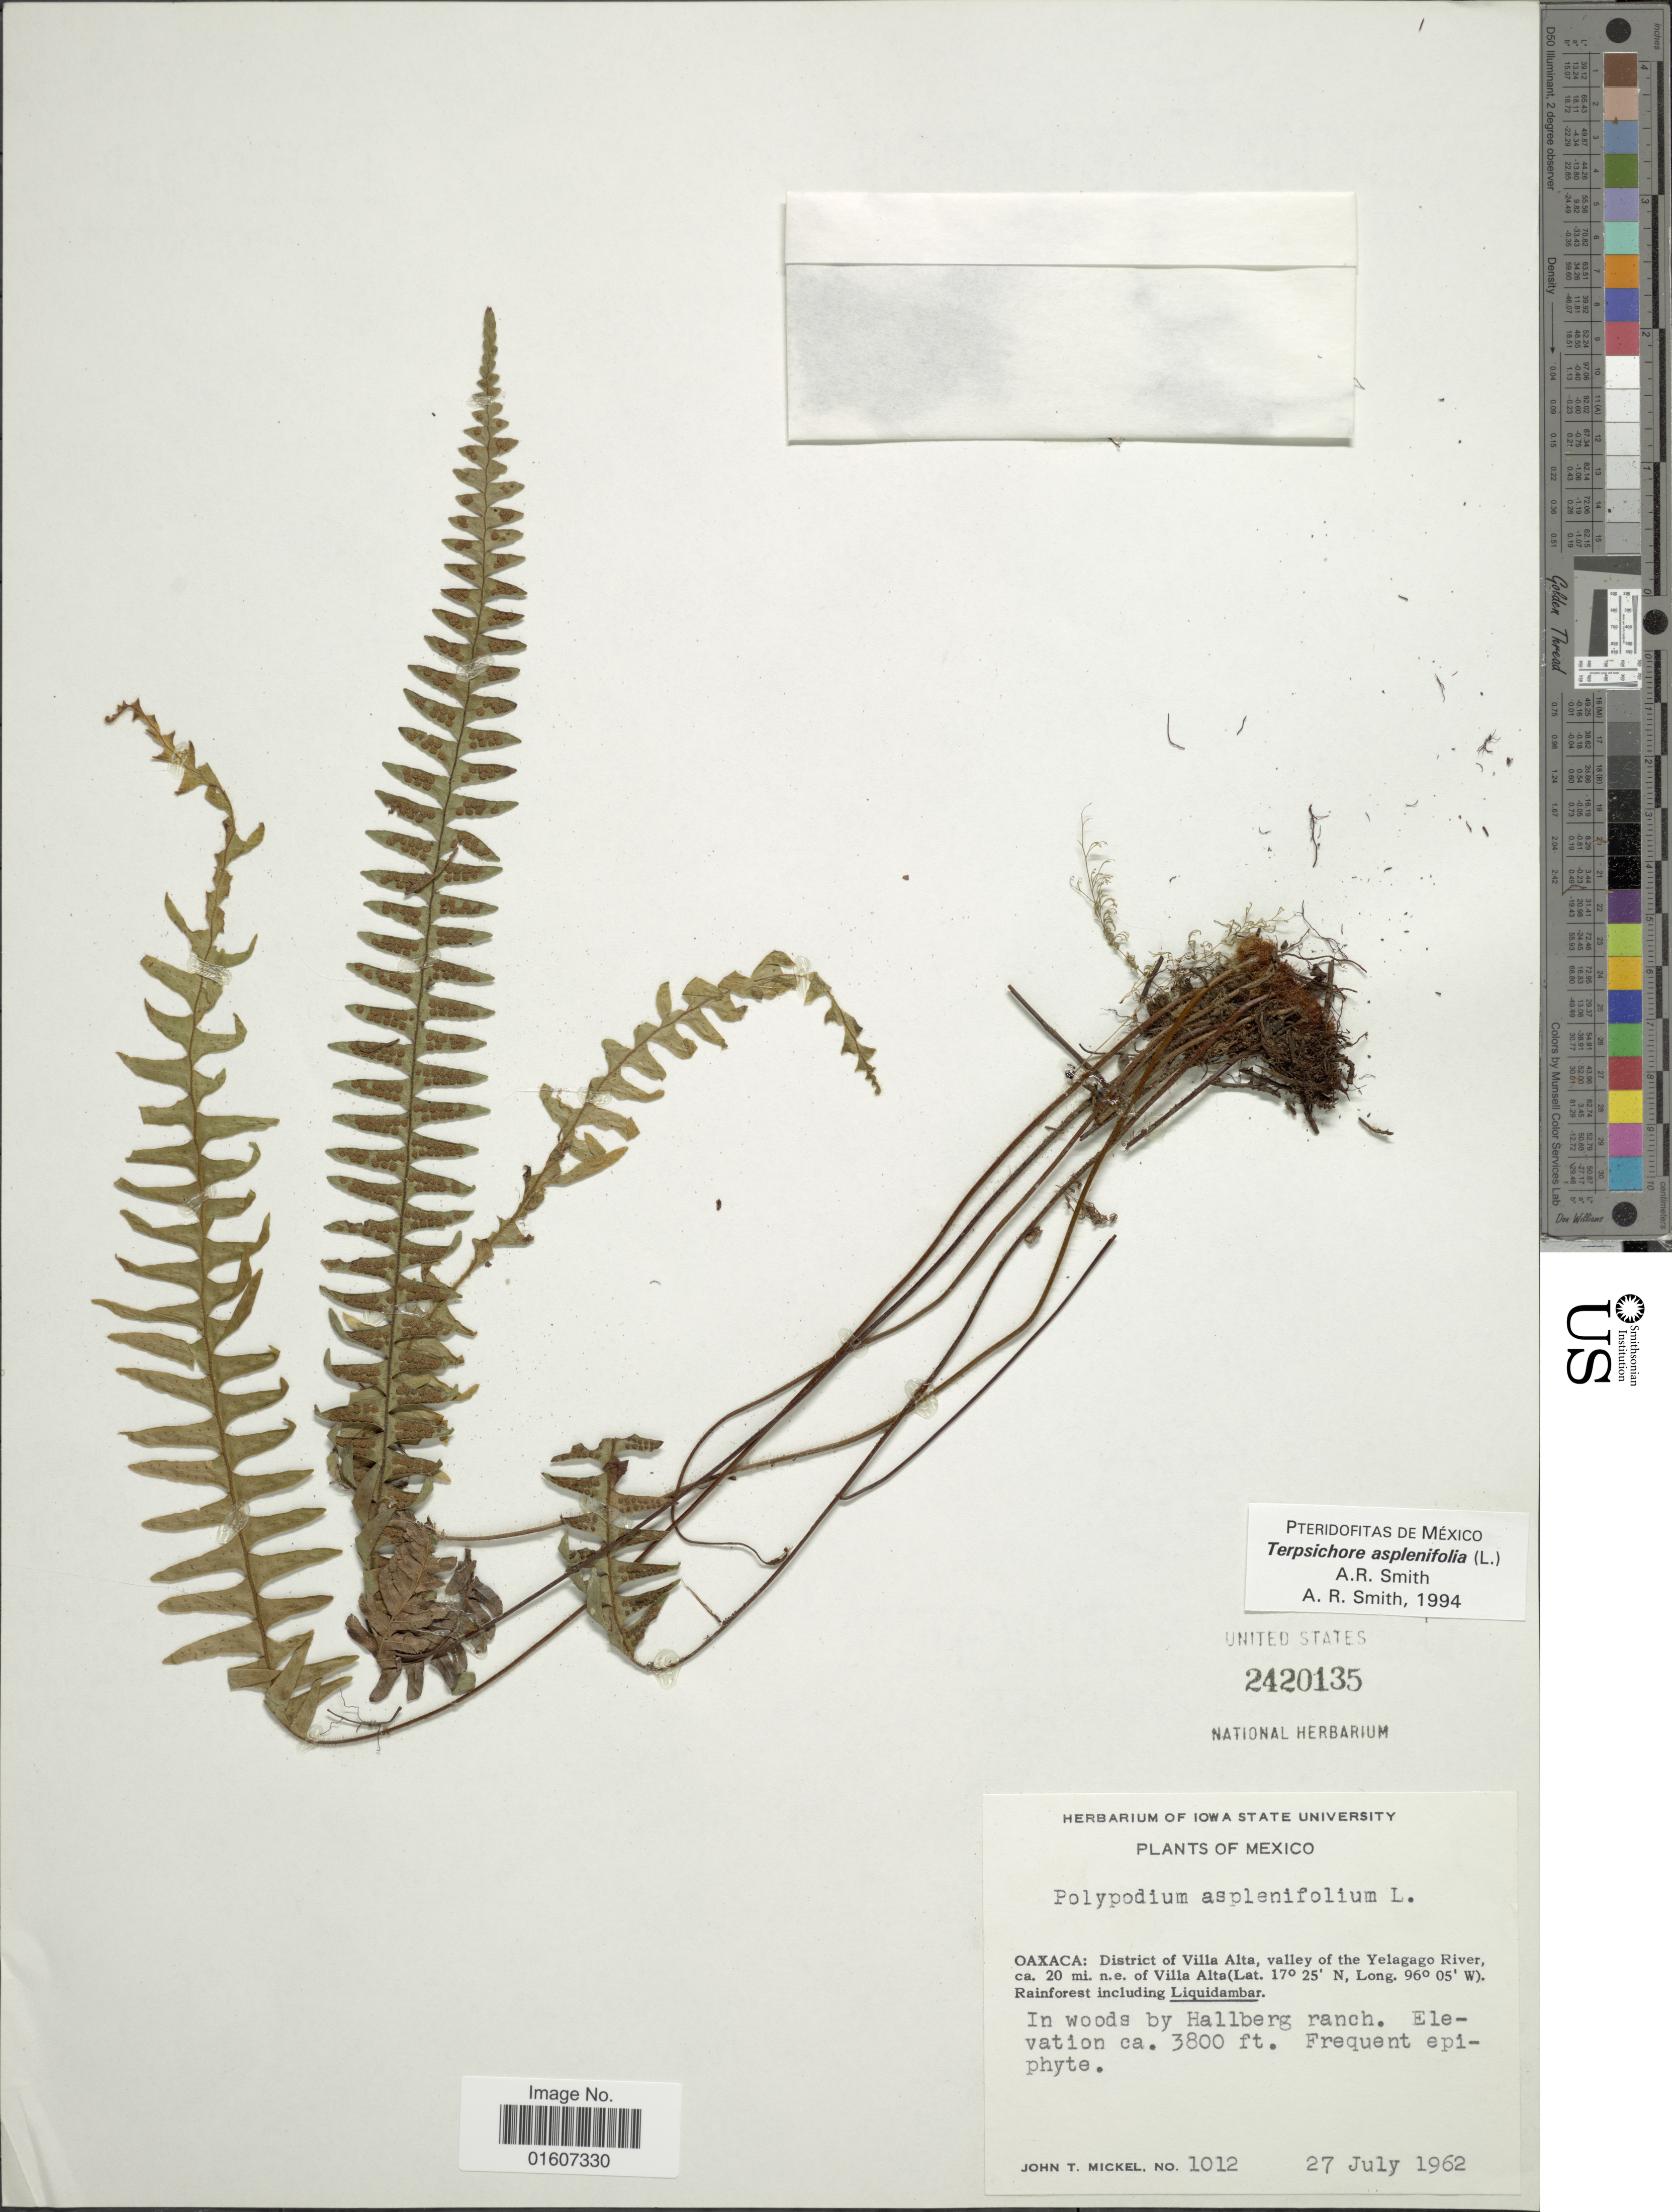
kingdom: Plantae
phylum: Tracheophyta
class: Polypodiopsida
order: Polypodiales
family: Polypodiaceae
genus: Terpsichore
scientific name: Terpsichore asplenifolia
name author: (L.) A.R. Sm.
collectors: J. T. Mickel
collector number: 1012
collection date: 1962-07-27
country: Mexico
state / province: Oaxaca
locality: District of Villa Alta, valley of the Yelagago River, ca. 20 mi. n.e. of Villa Alta. In woods by Hallberg ranch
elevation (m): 1158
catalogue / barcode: US 2420135